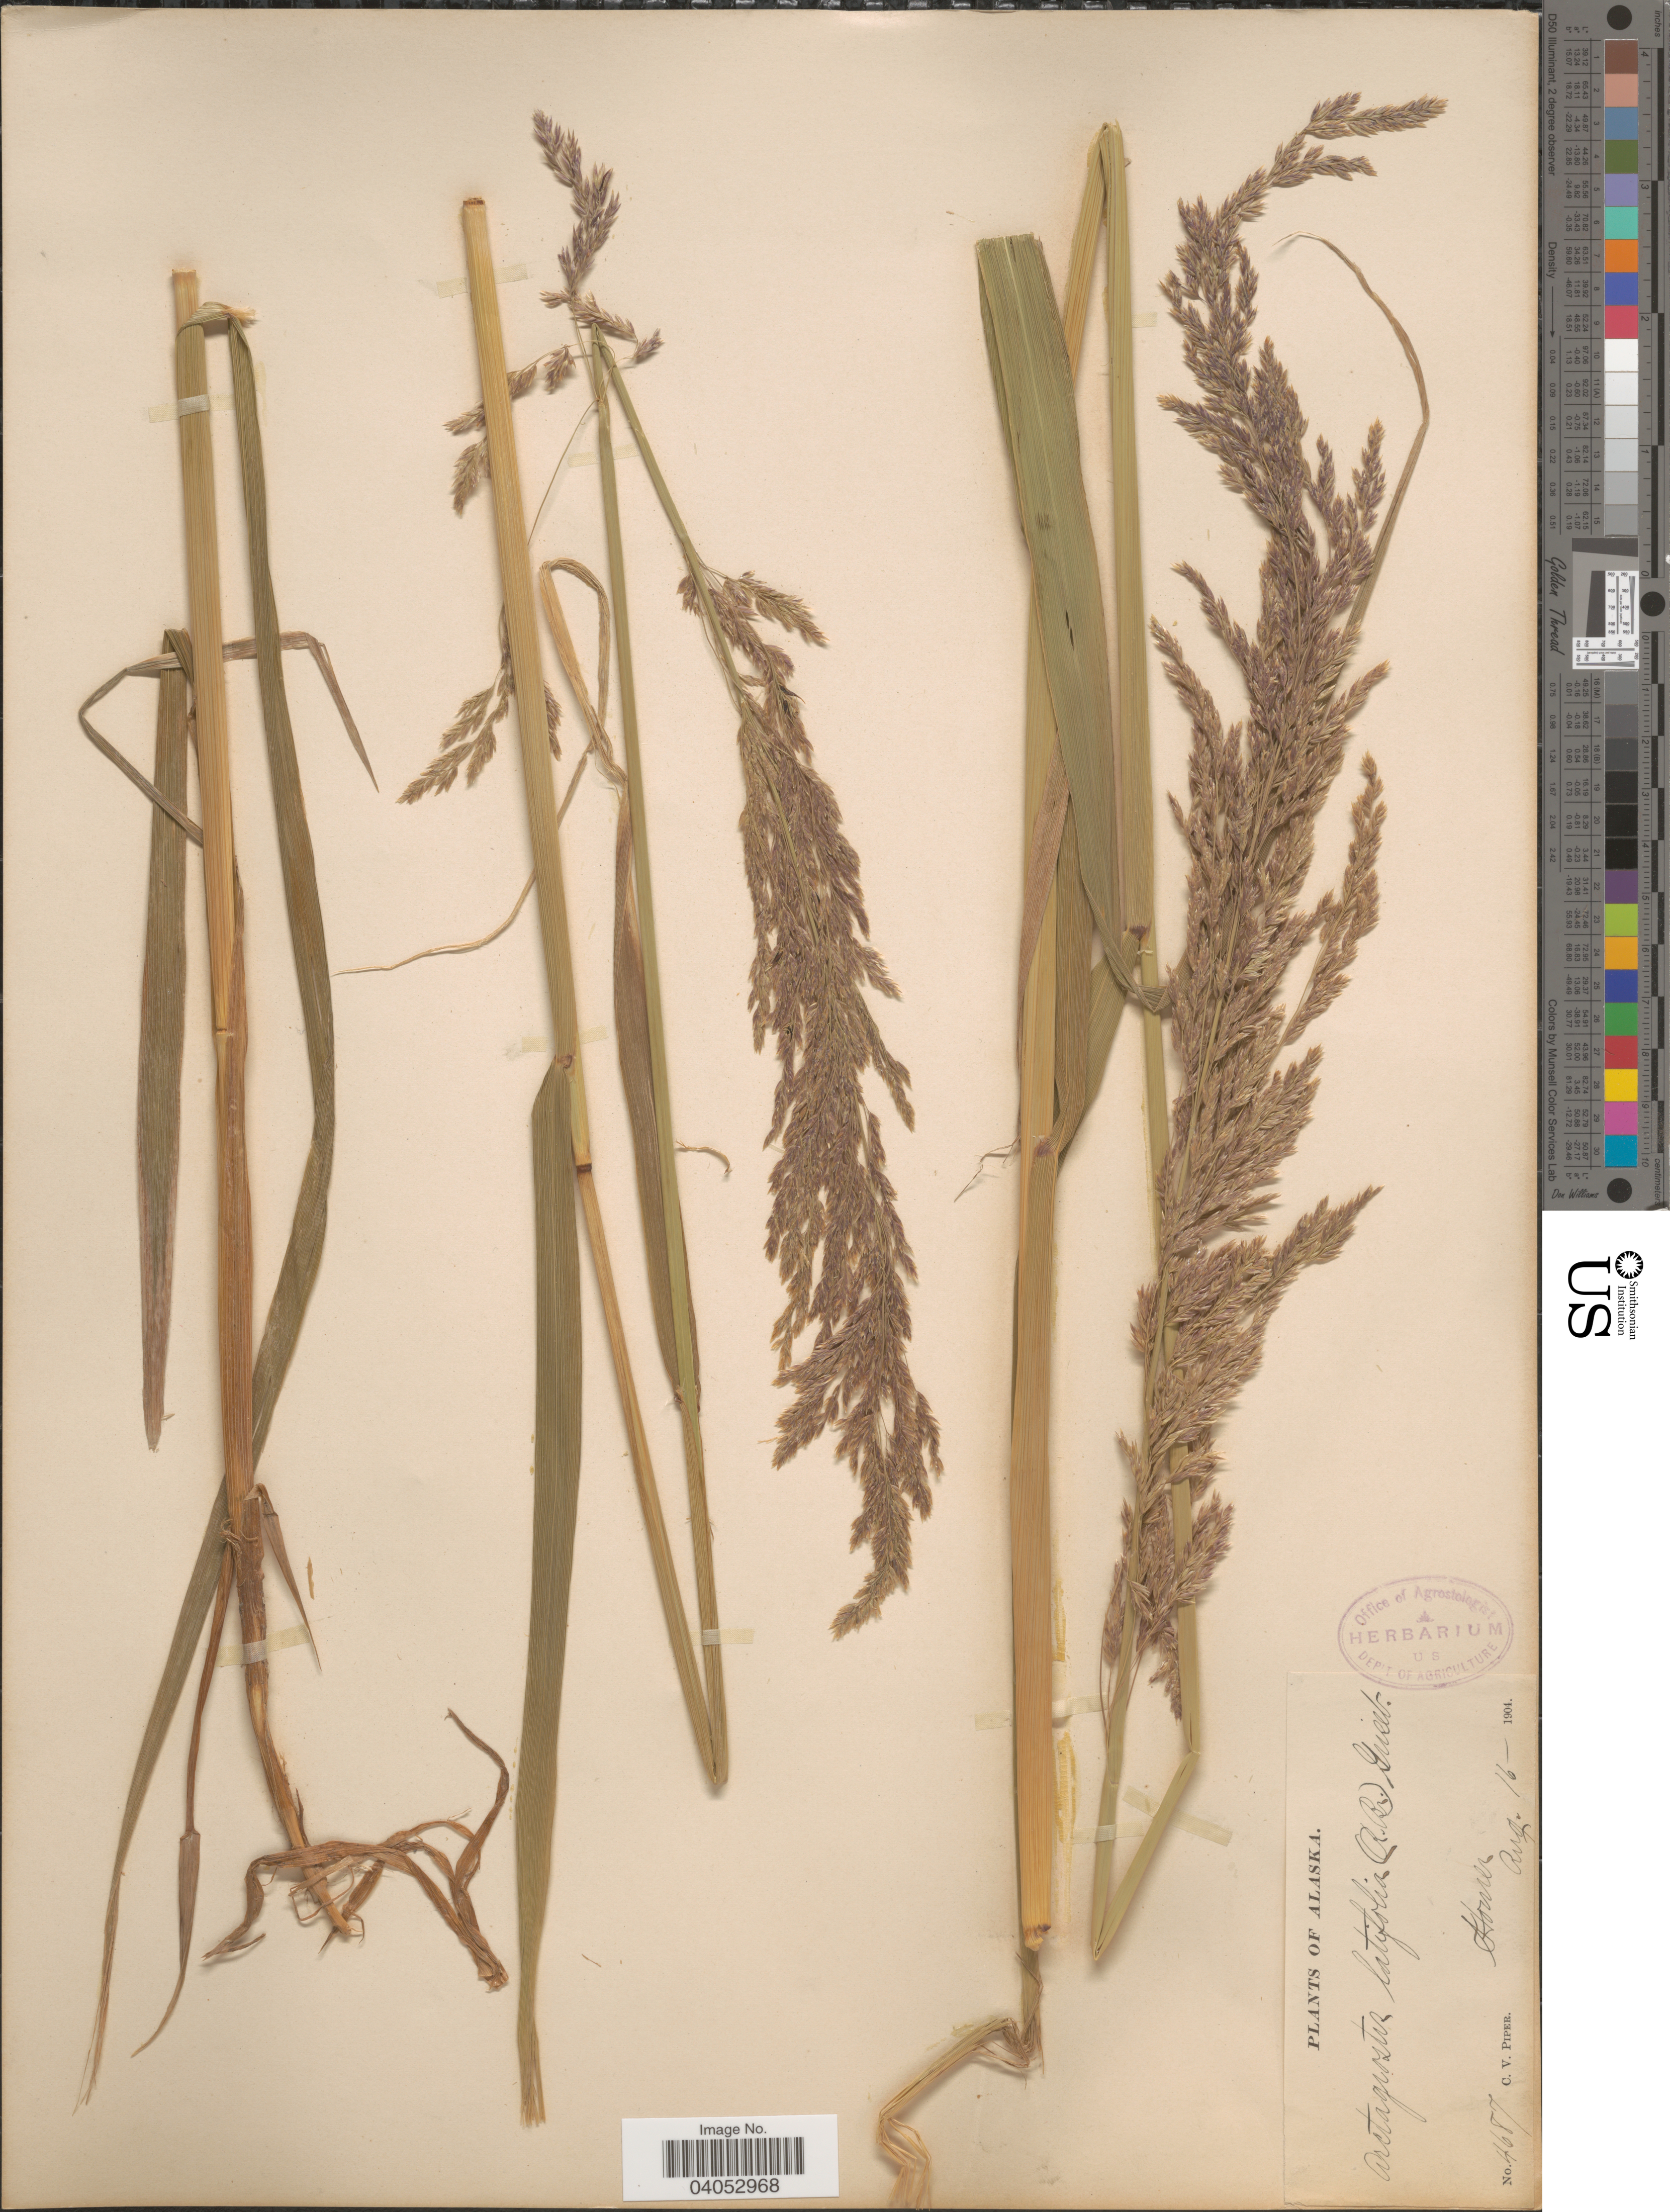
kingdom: Plantae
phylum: Tracheophyta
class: Liliopsida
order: Poales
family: Poaceae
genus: Arctagrostis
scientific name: Arctagrostis latifolia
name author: (R. Br.) Griseb.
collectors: C. V. Piper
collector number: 4687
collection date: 1904-08-16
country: United States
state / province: Alaska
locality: Homer.